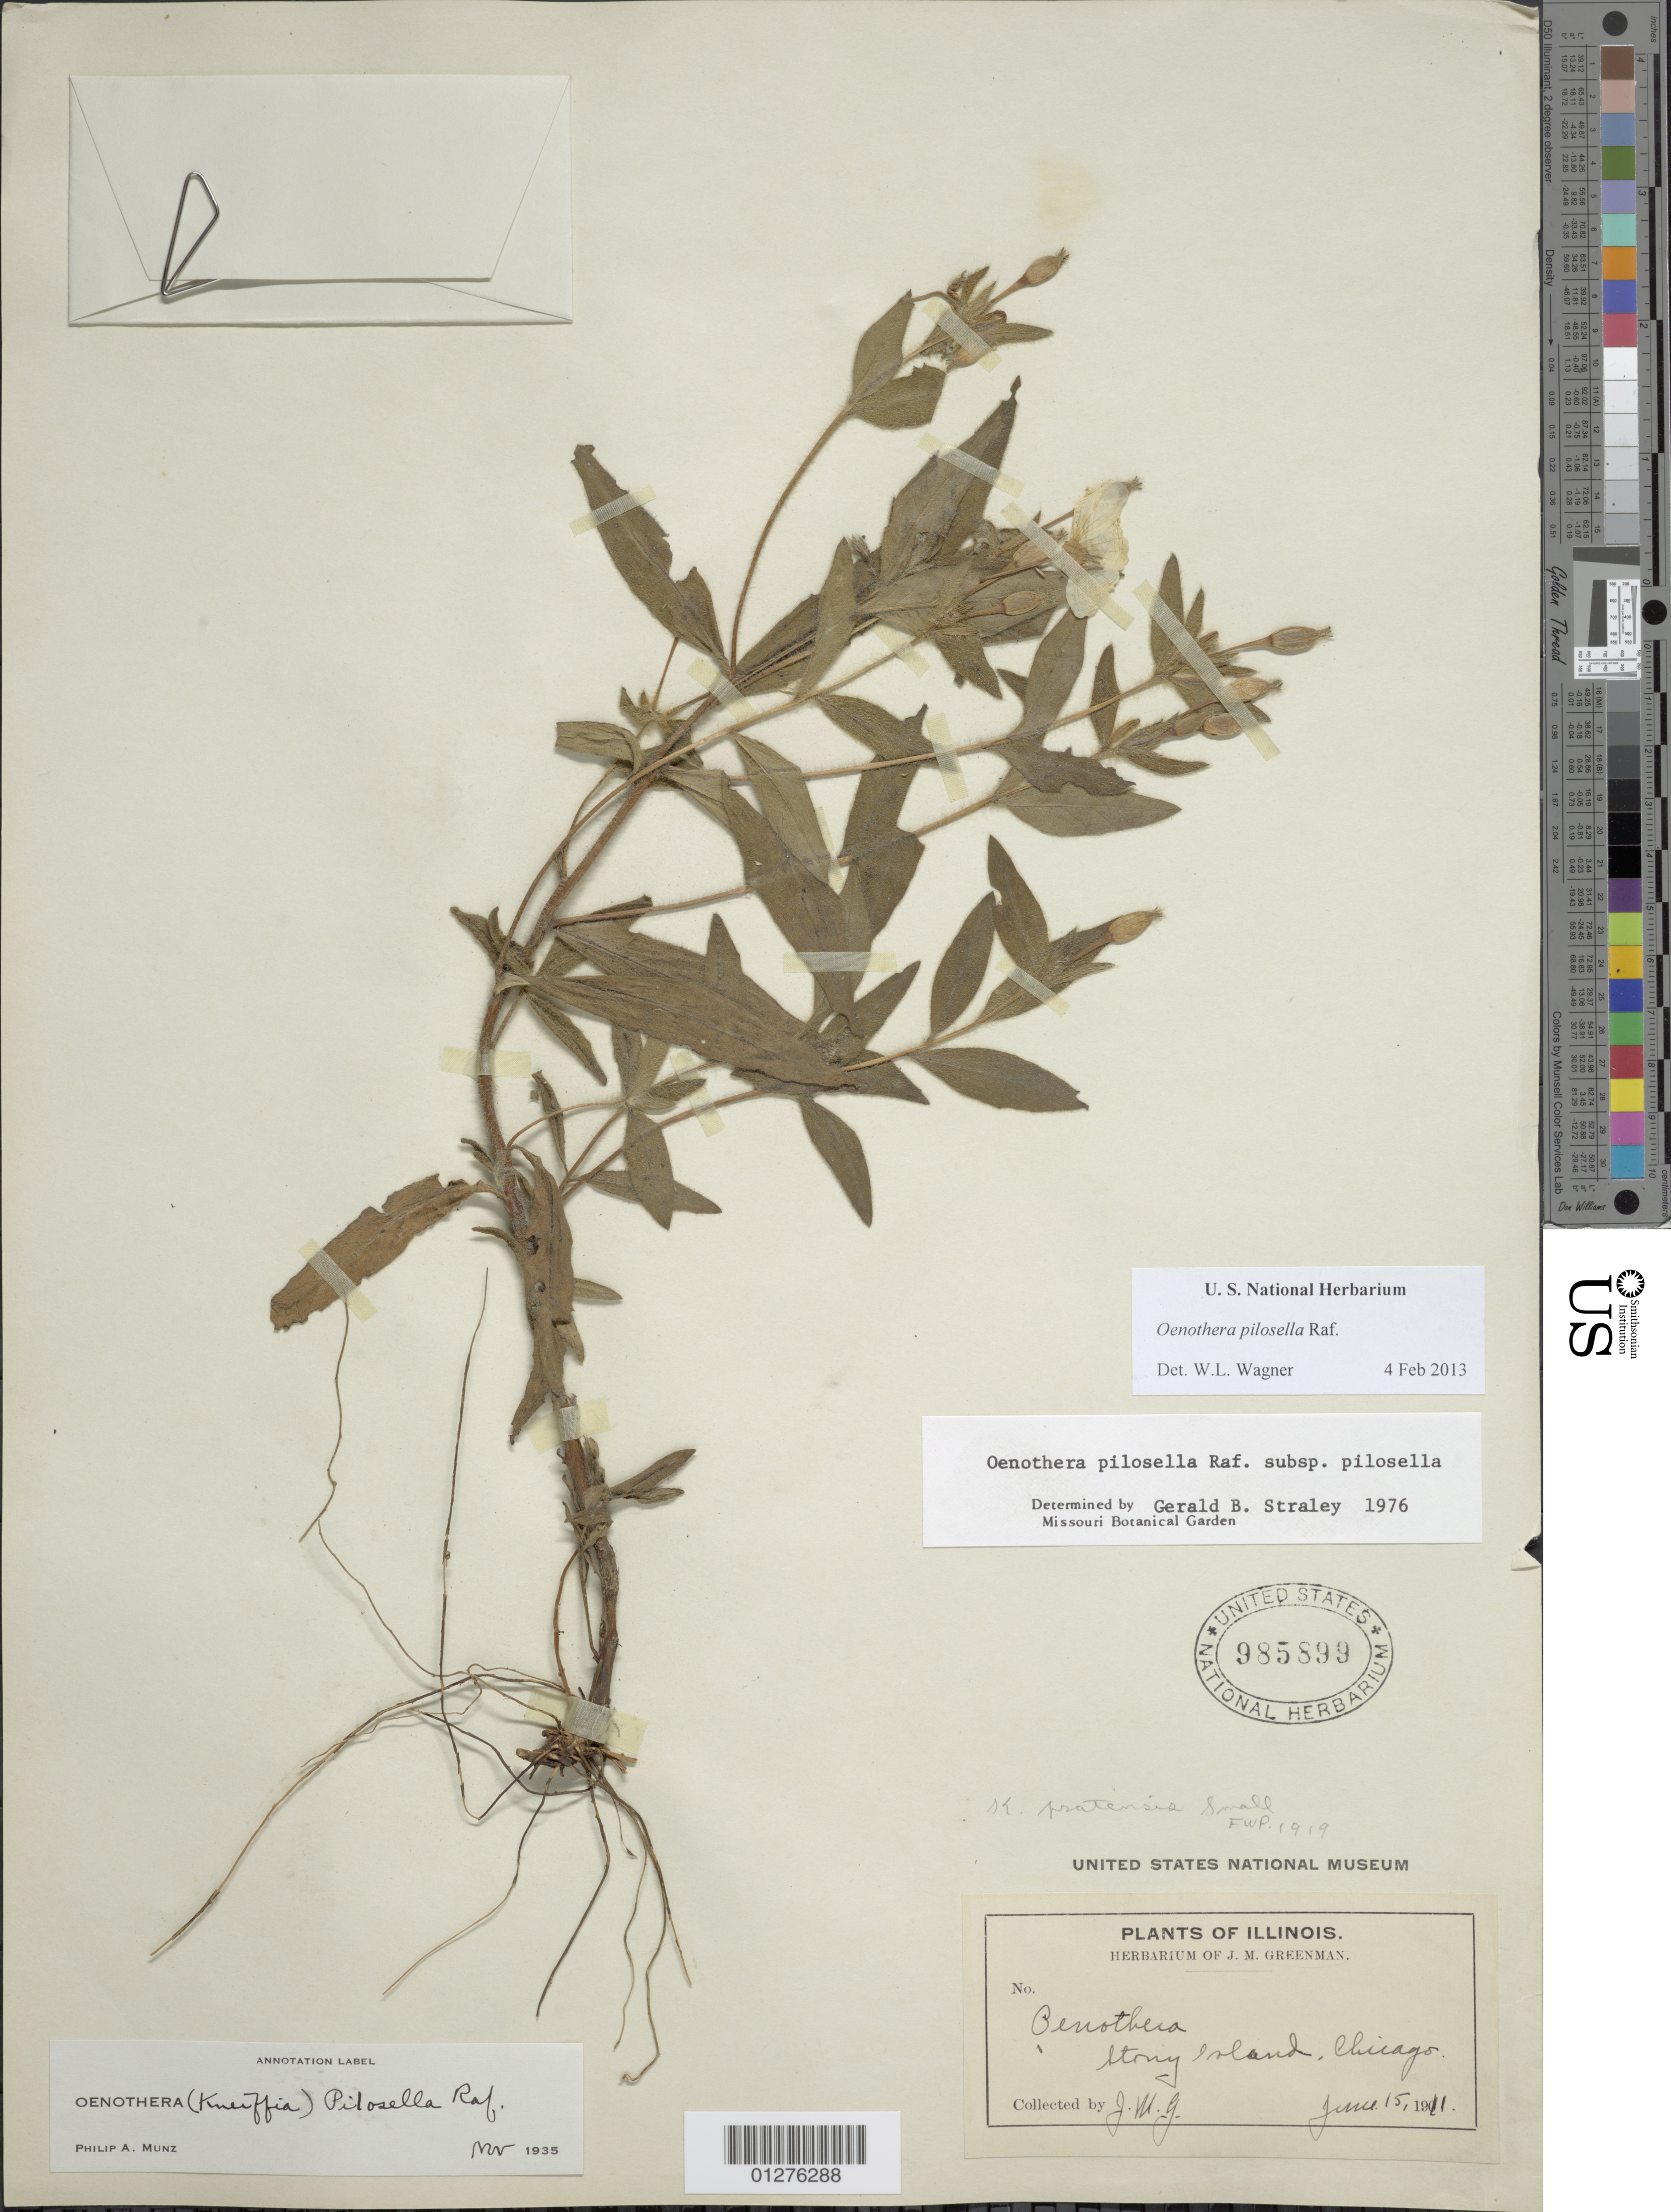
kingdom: Plantae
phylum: Tracheophyta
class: Magnoliopsida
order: Myrtales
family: Onagraceae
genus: Oenothera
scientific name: Oenothera pilosella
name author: Raf.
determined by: Wagner, W. L., (BOT), Smithsonian Institution - National Museum of Natural History (UNITED STATES)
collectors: J. M. Greenman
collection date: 1911-06-15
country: United States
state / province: Illinois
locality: Stony Island, Chicago.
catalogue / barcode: US 985899